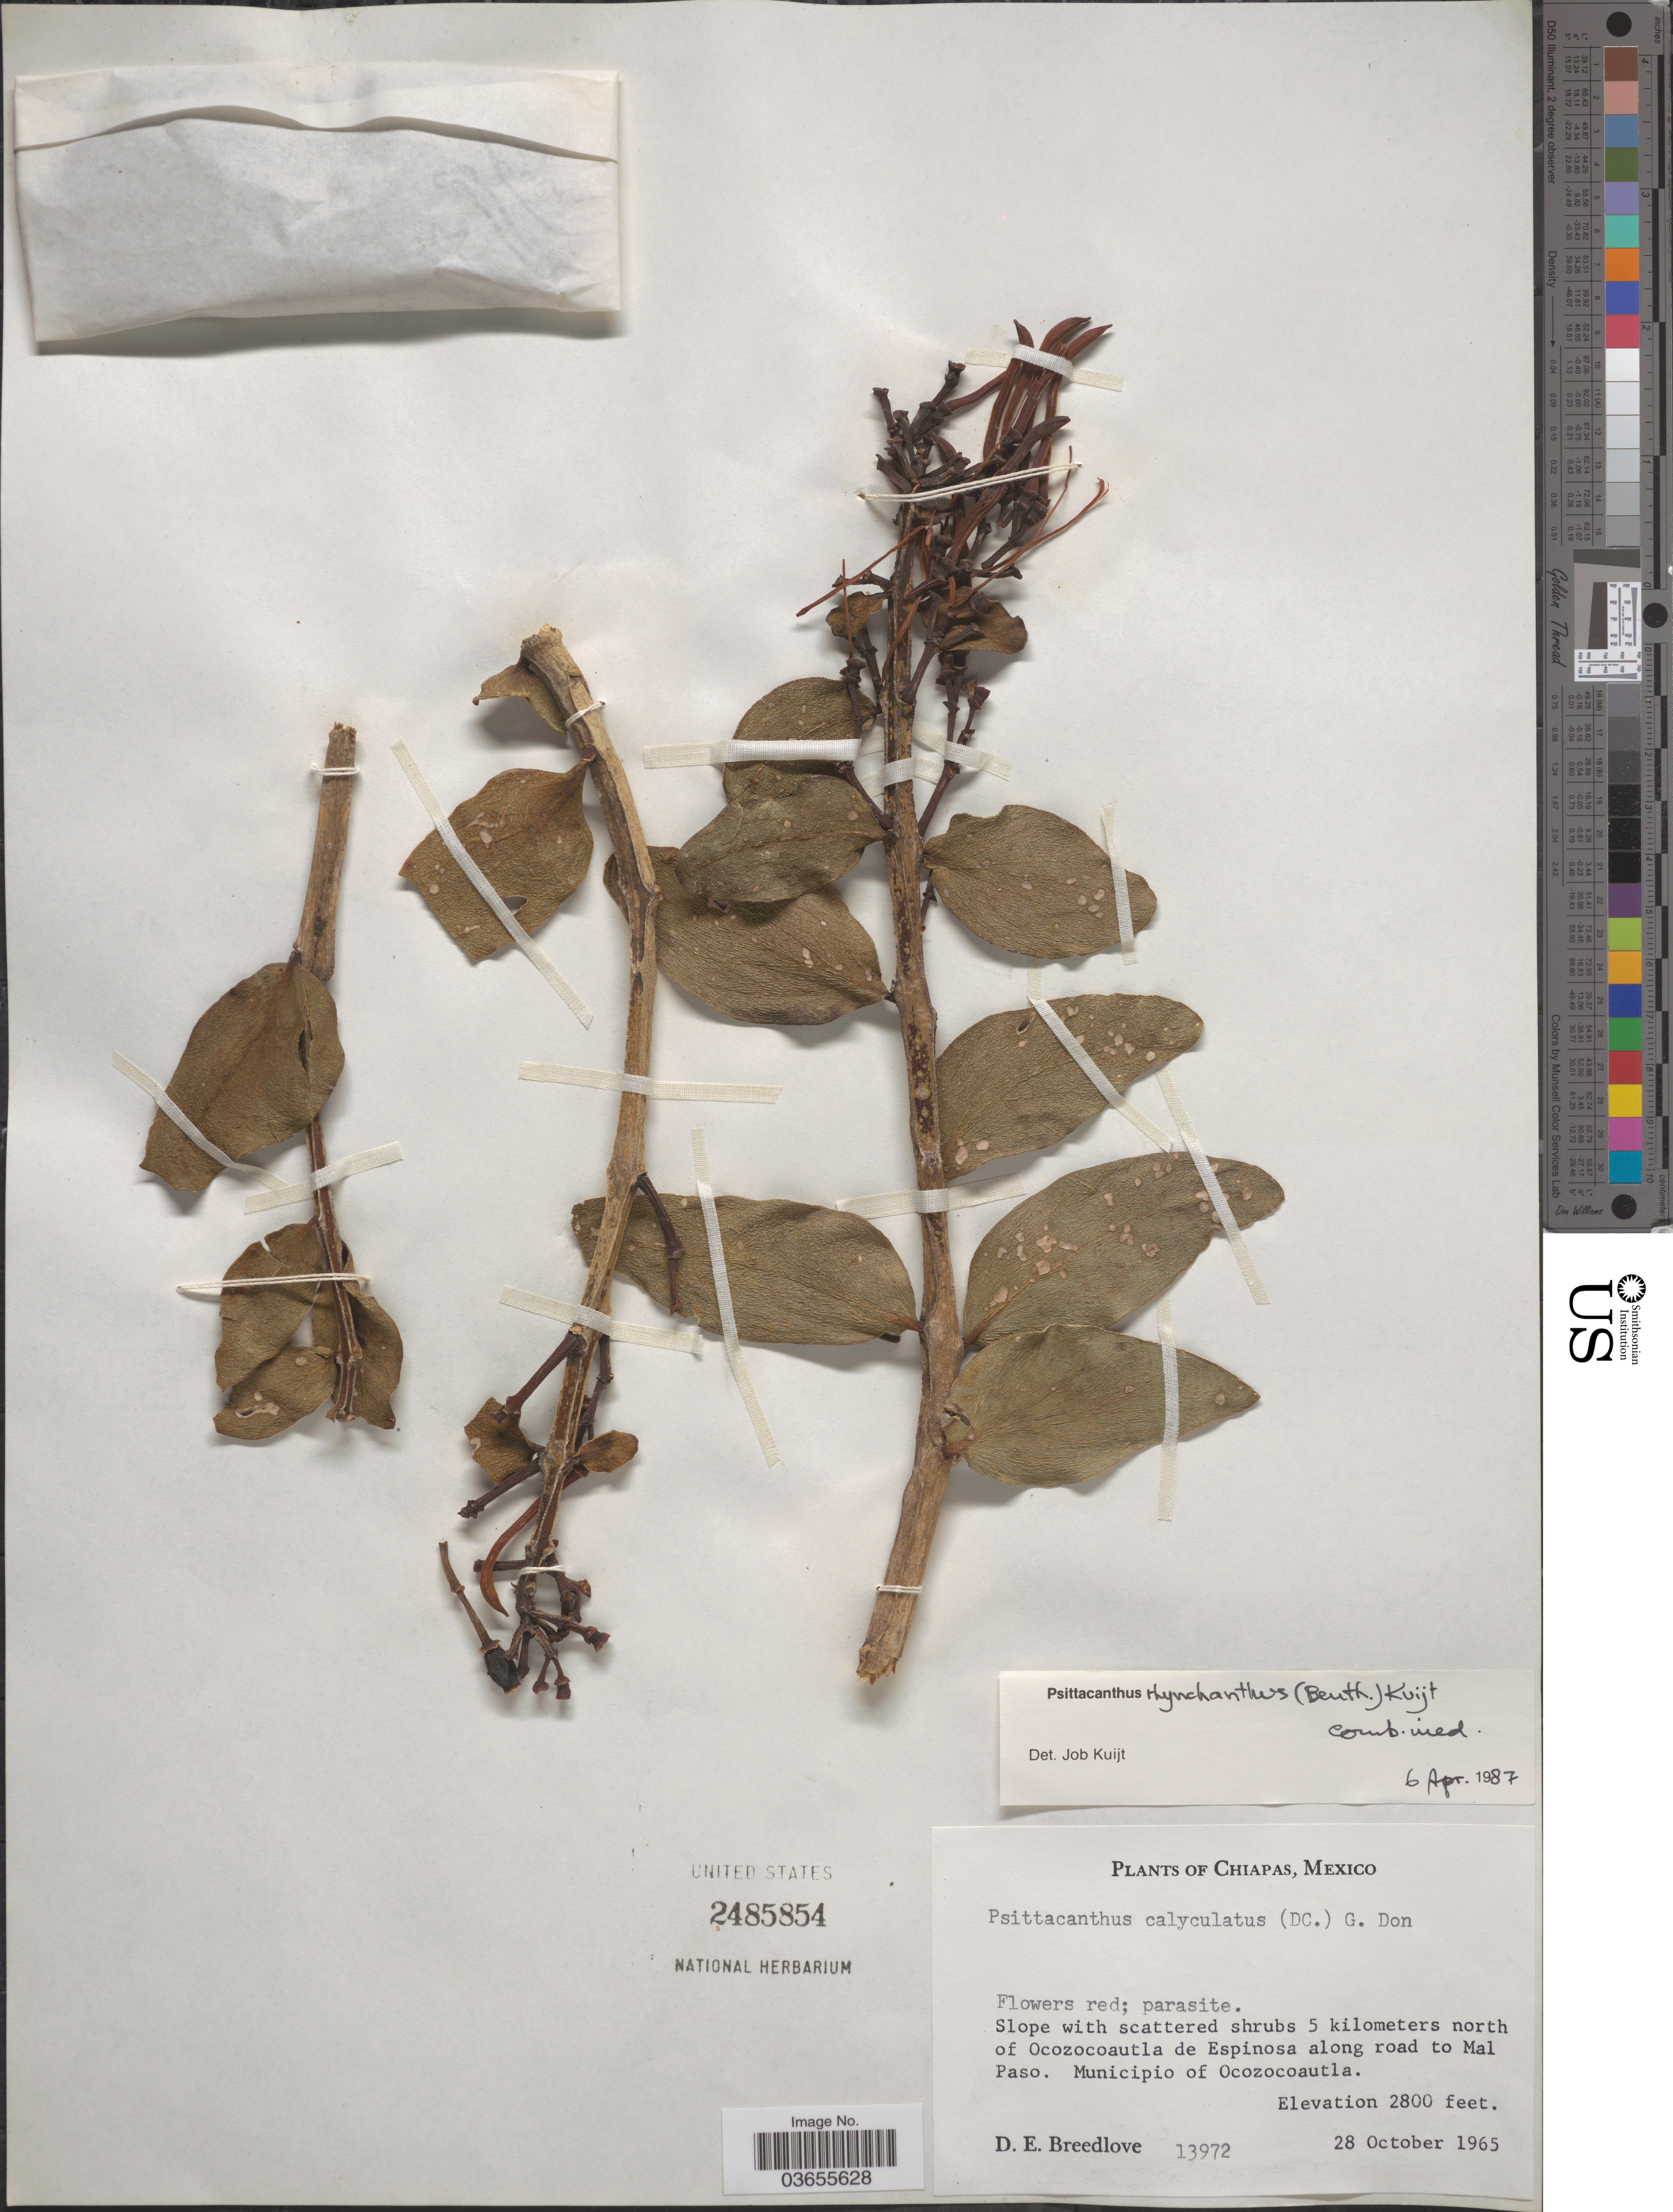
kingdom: Plantae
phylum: Tracheophyta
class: Magnoliopsida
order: Santalales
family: Loranthaceae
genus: Psittacanthus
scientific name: Psittacanthus rhynchanthus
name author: (Benth.) Kuijt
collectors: D. E. Breedlove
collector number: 13972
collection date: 1965-10-28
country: Mexico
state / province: Chiapas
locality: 5 kilometers north of Ocozocoautla de Espinosa along road to Mal Paso. Municipio of Ocozocoautla.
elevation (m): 853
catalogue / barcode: US 2485854